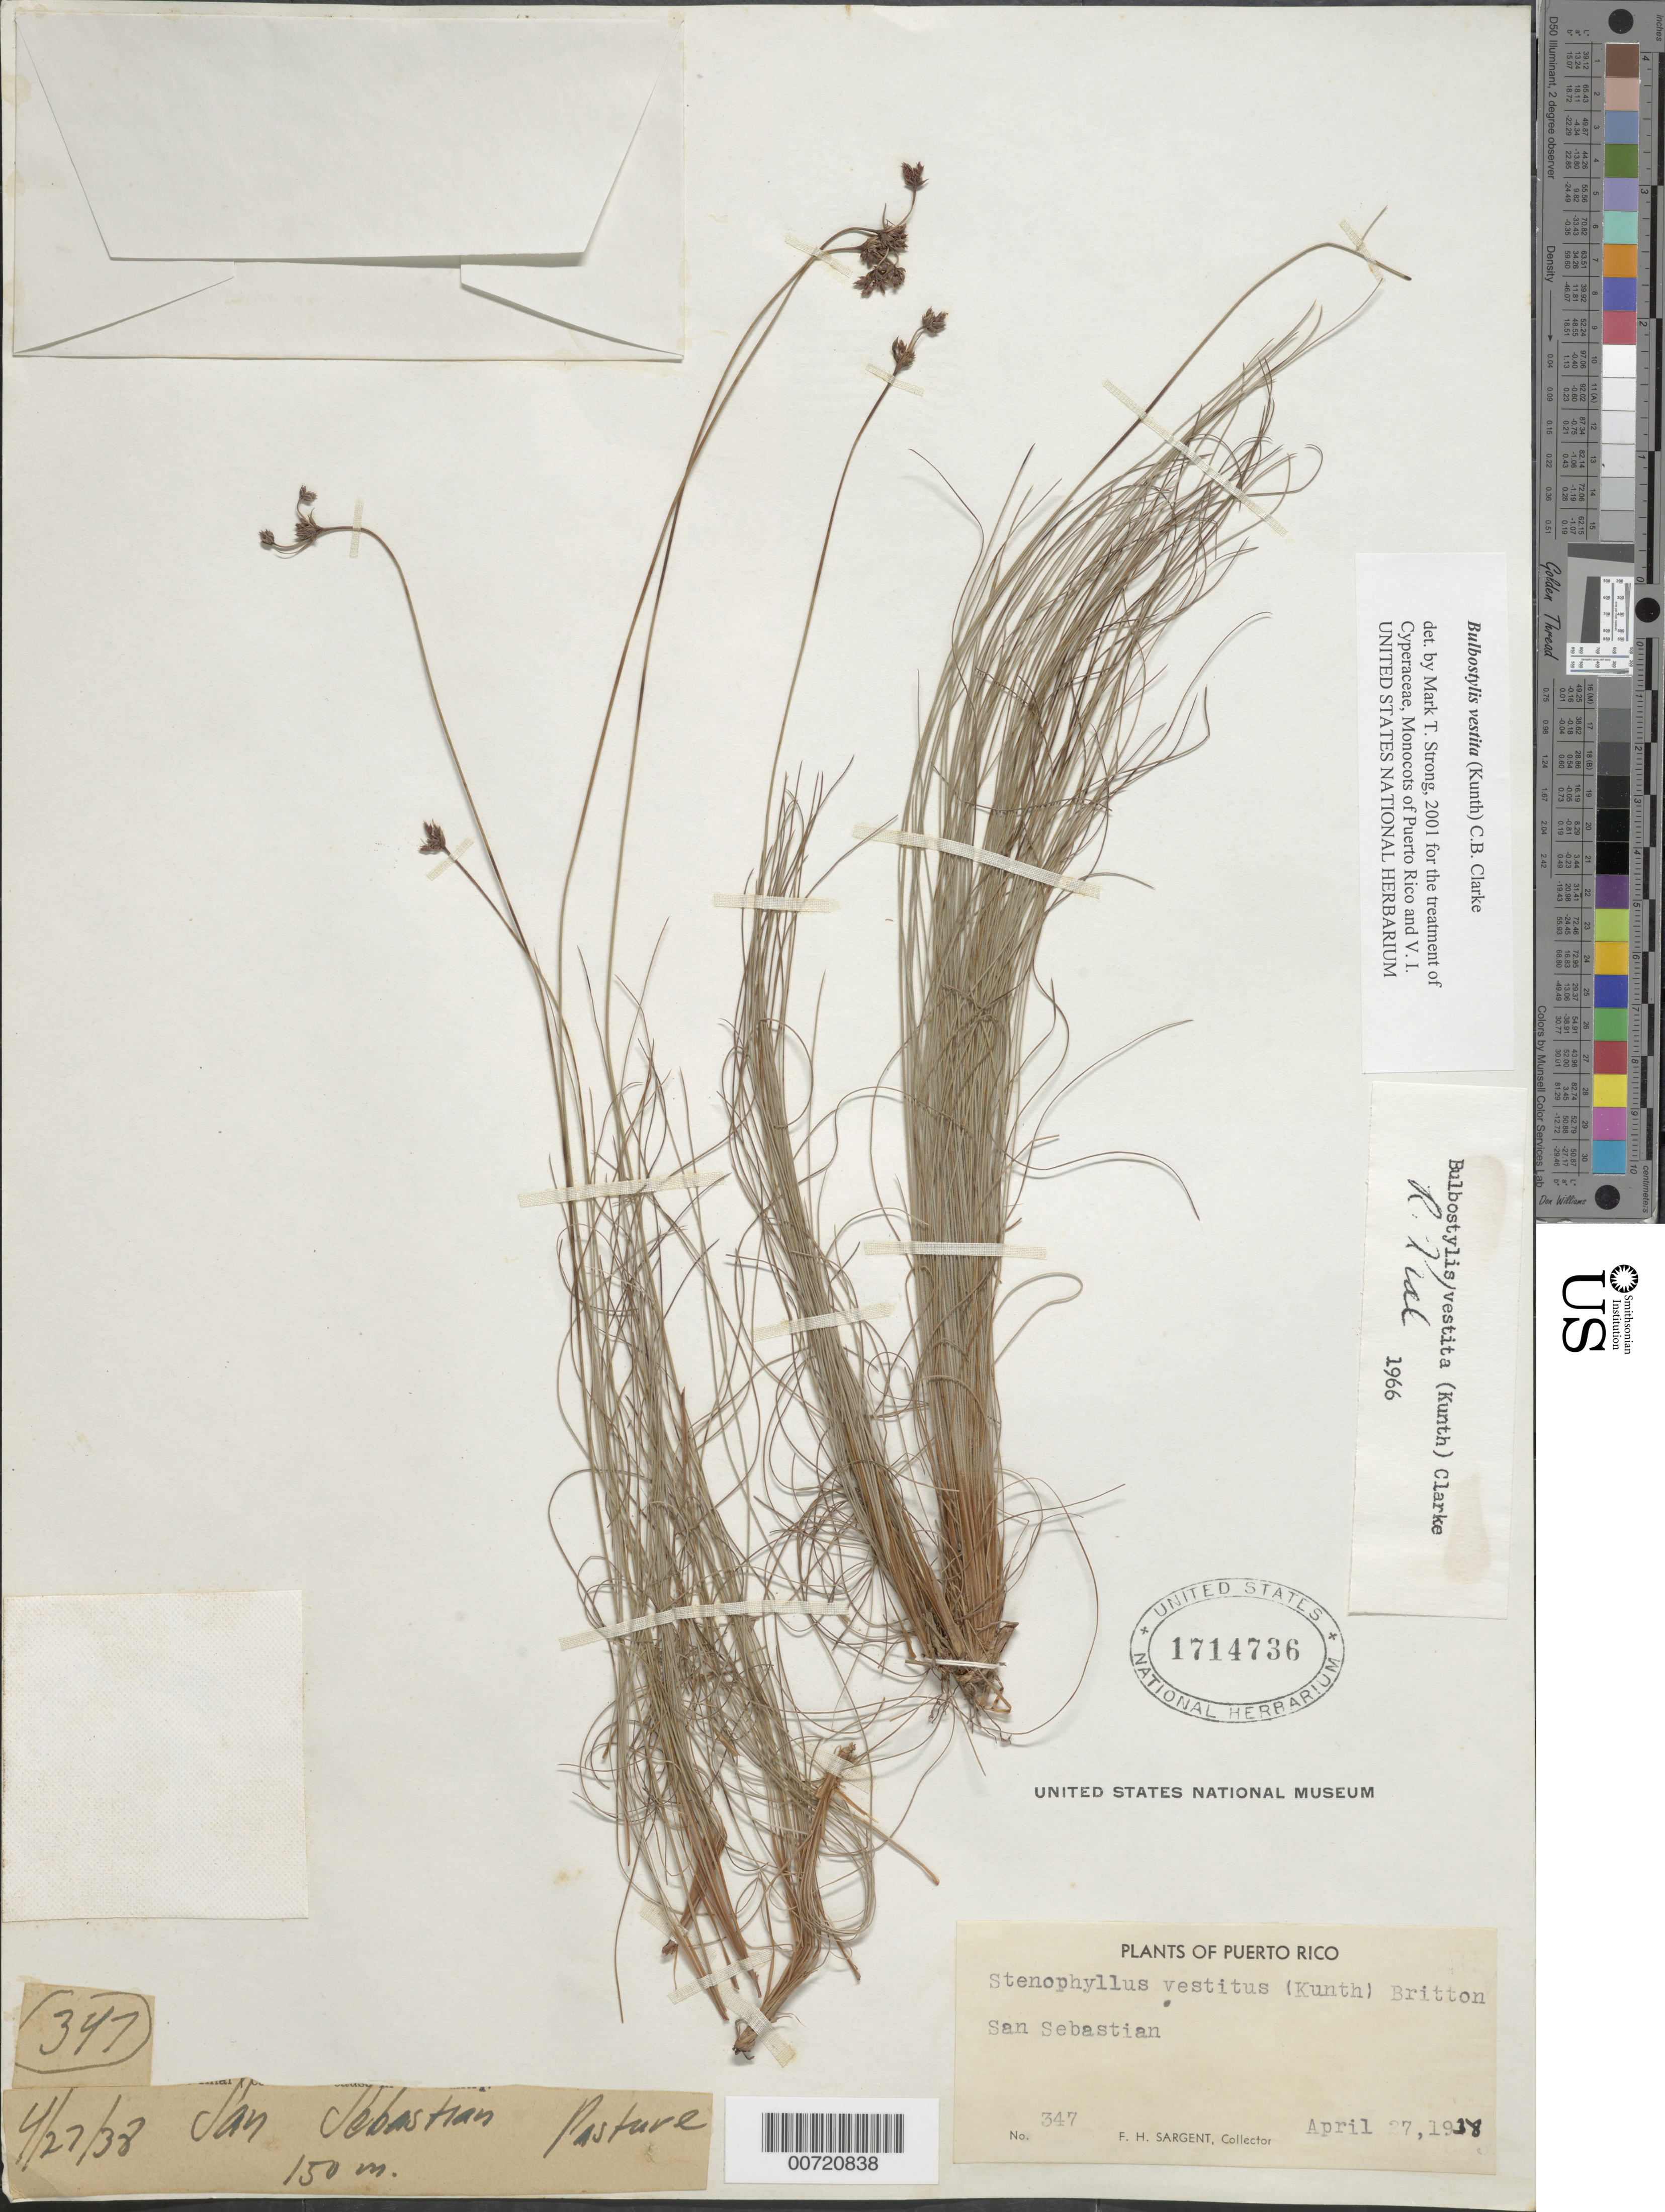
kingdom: Plantae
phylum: Tracheophyta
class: Liliopsida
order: Poales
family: Cyperaceae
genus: Bulbostylis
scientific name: Bulbostylis vestita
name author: (Kunth) C.B. Clarke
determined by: Strong, M. T., (US), Smithsonian Institution - National Museum of Natural History (UNITED STATES)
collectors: F. H. Sargent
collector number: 347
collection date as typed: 27 Apr 1938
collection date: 1938-04-27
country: Puerto Rico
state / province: San Sebastián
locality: San Sebastian.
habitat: Pasture.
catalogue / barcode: US 1714736